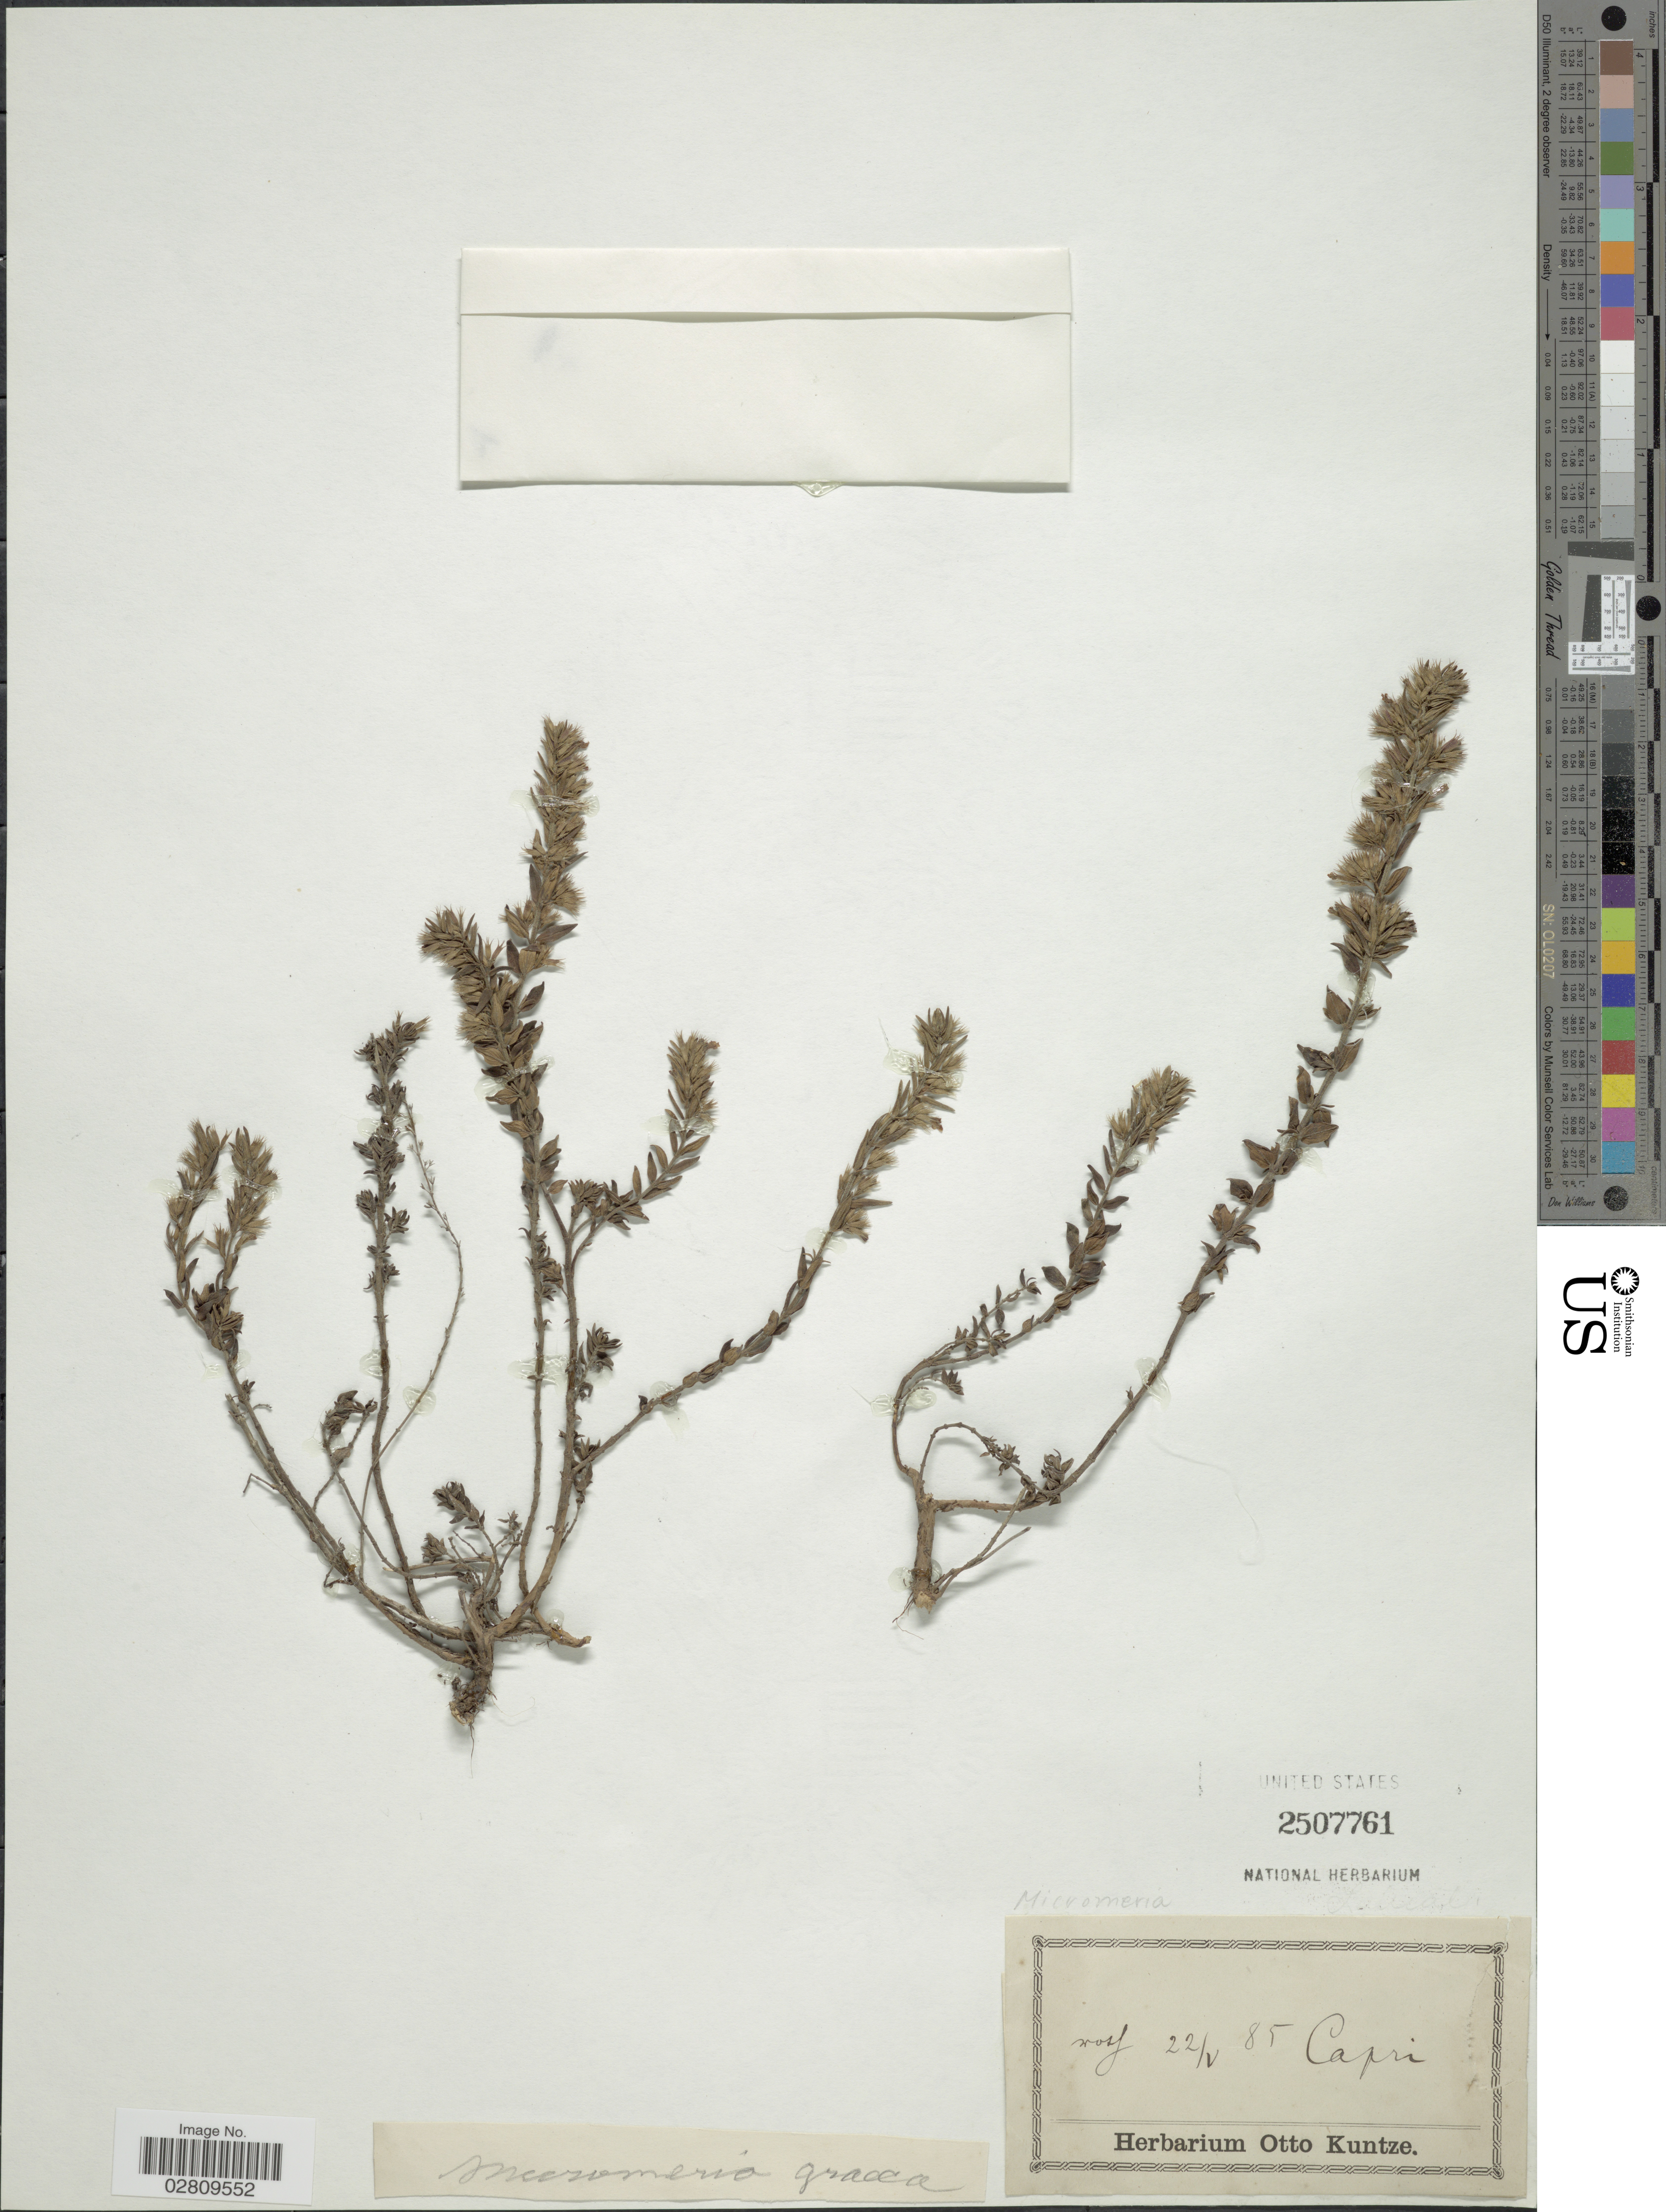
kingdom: Plantae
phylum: Tracheophyta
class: Magnoliopsida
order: Lamiales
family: Lamiaceae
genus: Micromeria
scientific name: Micromeria graeca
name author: Benth. ex Rchb.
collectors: ex herb. Otto Kuntze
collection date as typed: Transcribed d/m/y: 22/5/85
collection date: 1885-05-22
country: Italy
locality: [illegible text]. Capri.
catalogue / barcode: US 2507761